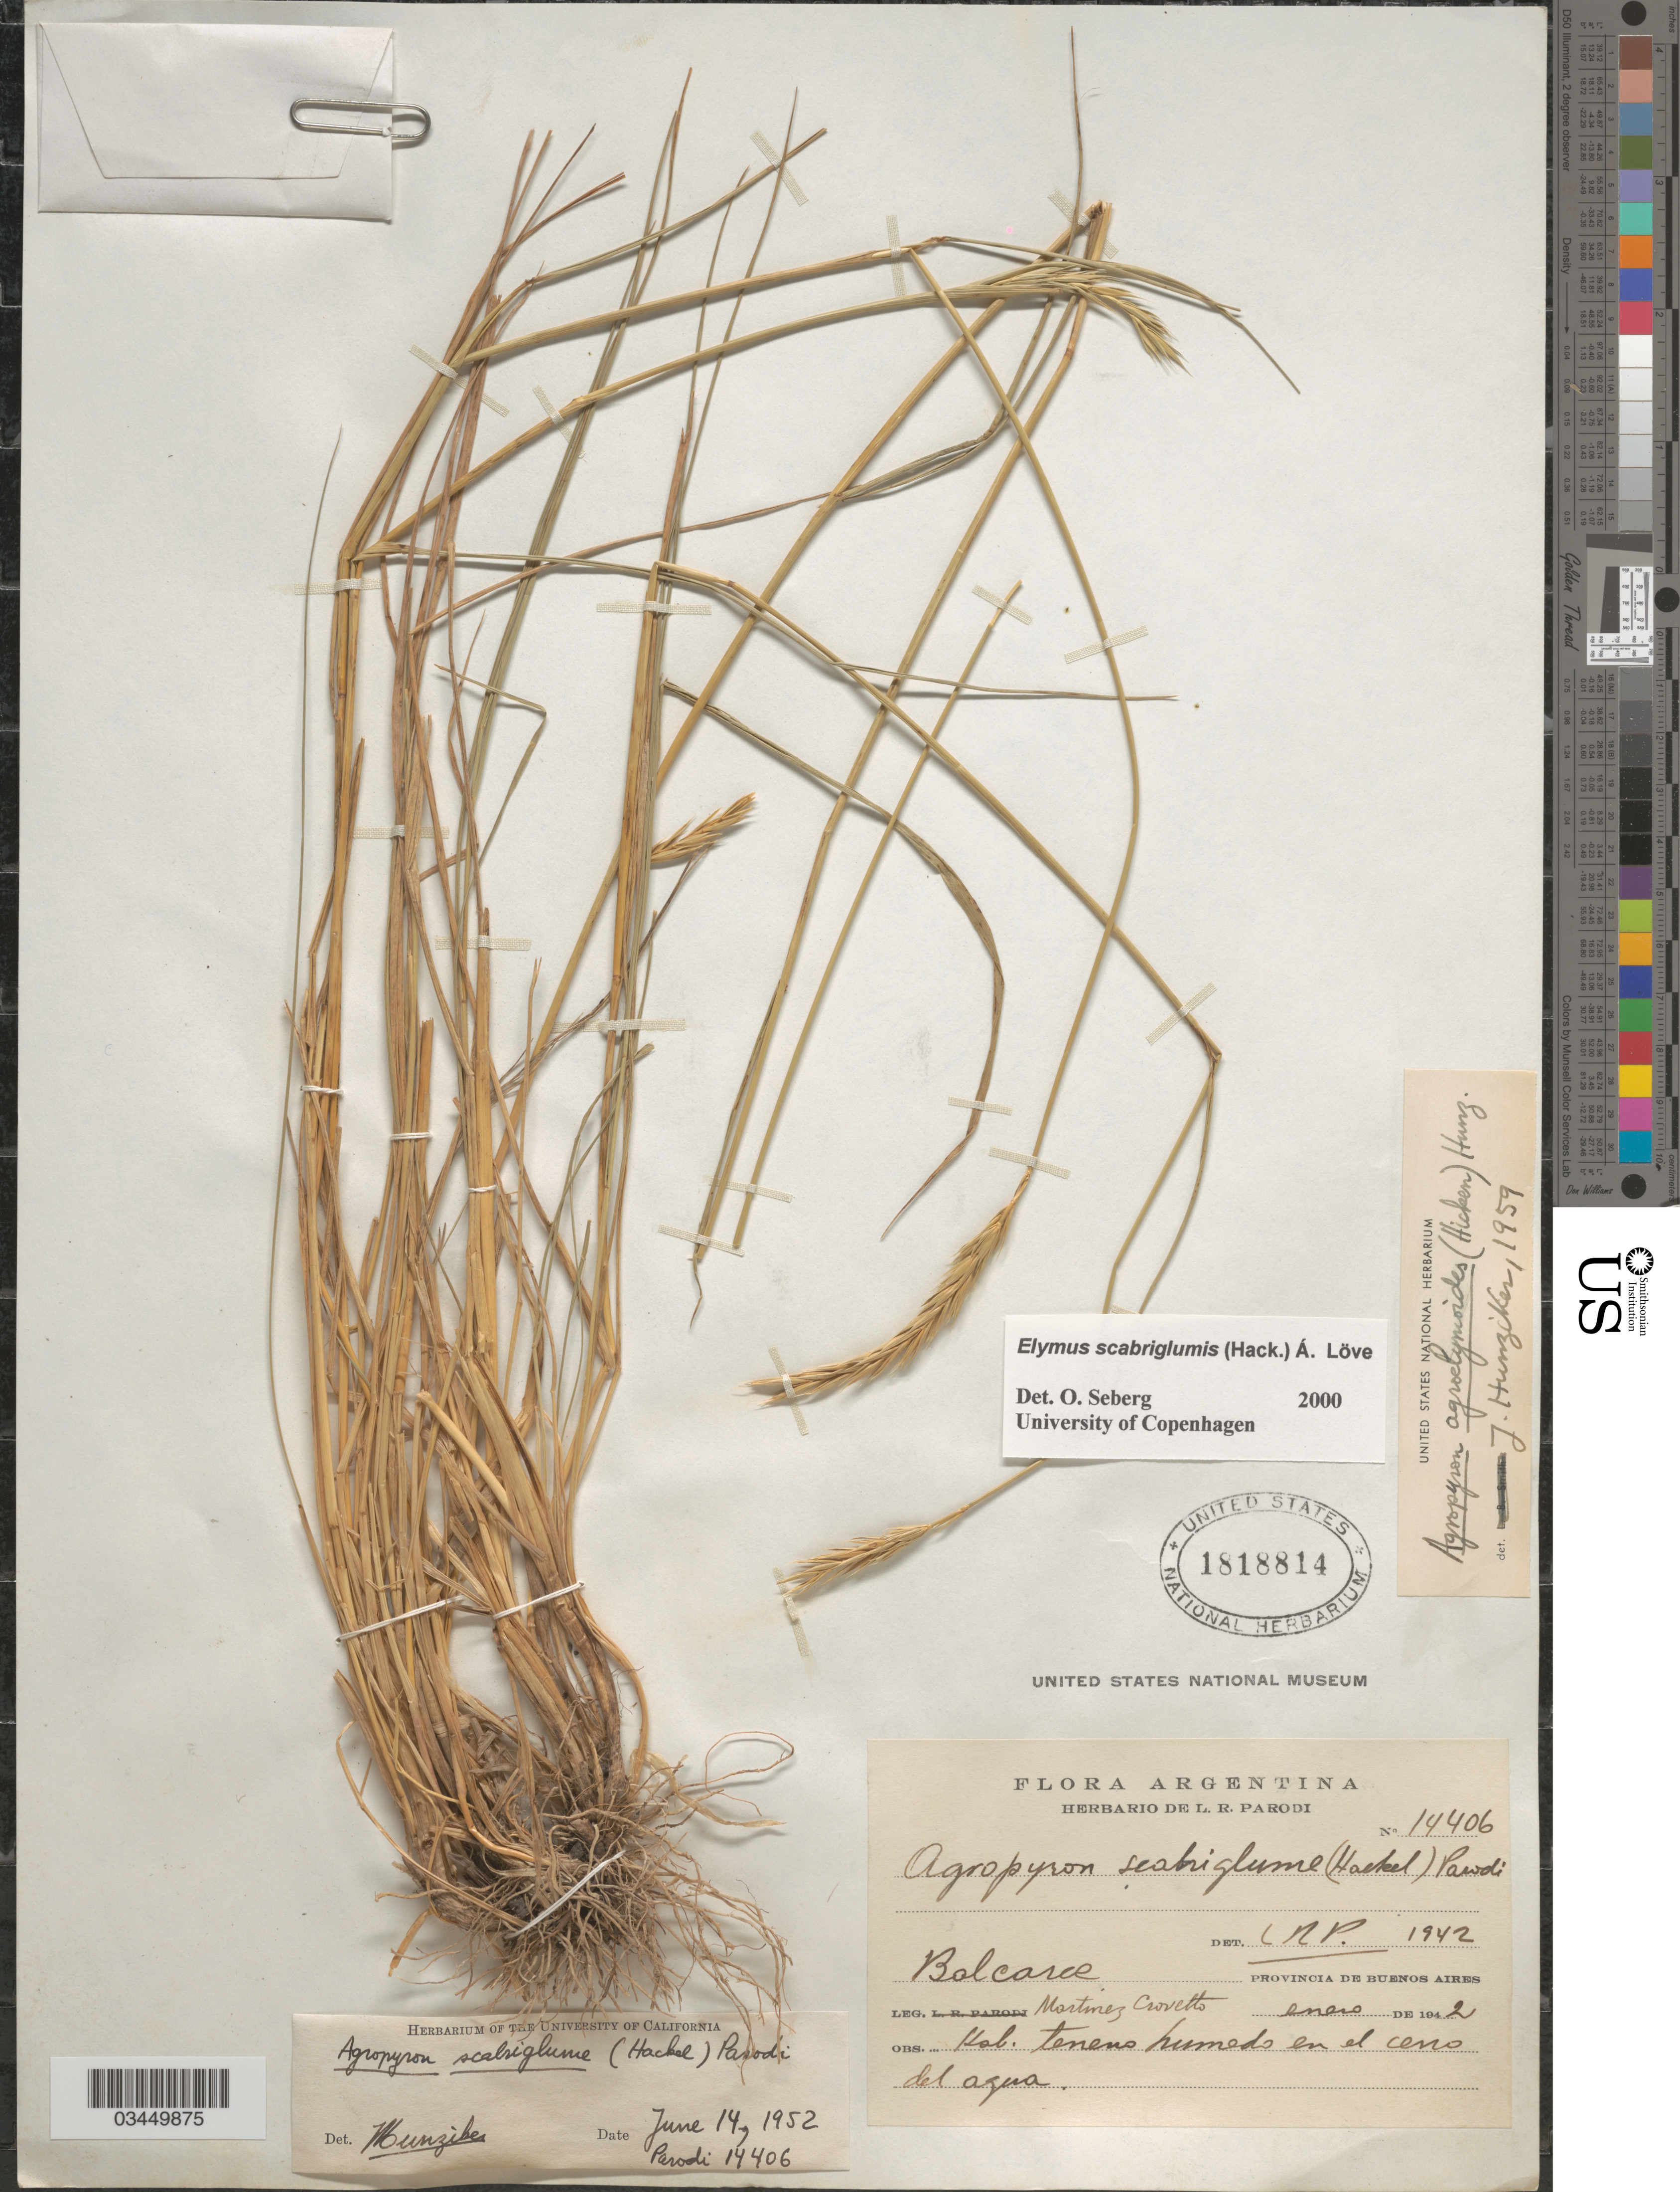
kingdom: Plantae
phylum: Tracheophyta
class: Liliopsida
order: Poales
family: Poaceae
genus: Elymus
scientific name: Elymus scabriglumis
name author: (Hack.) Á. Löve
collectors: R. Martinez Crovetto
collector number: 14406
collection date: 1942-01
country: Argentina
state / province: Buenos Aires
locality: Balcarce.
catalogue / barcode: US 1818814